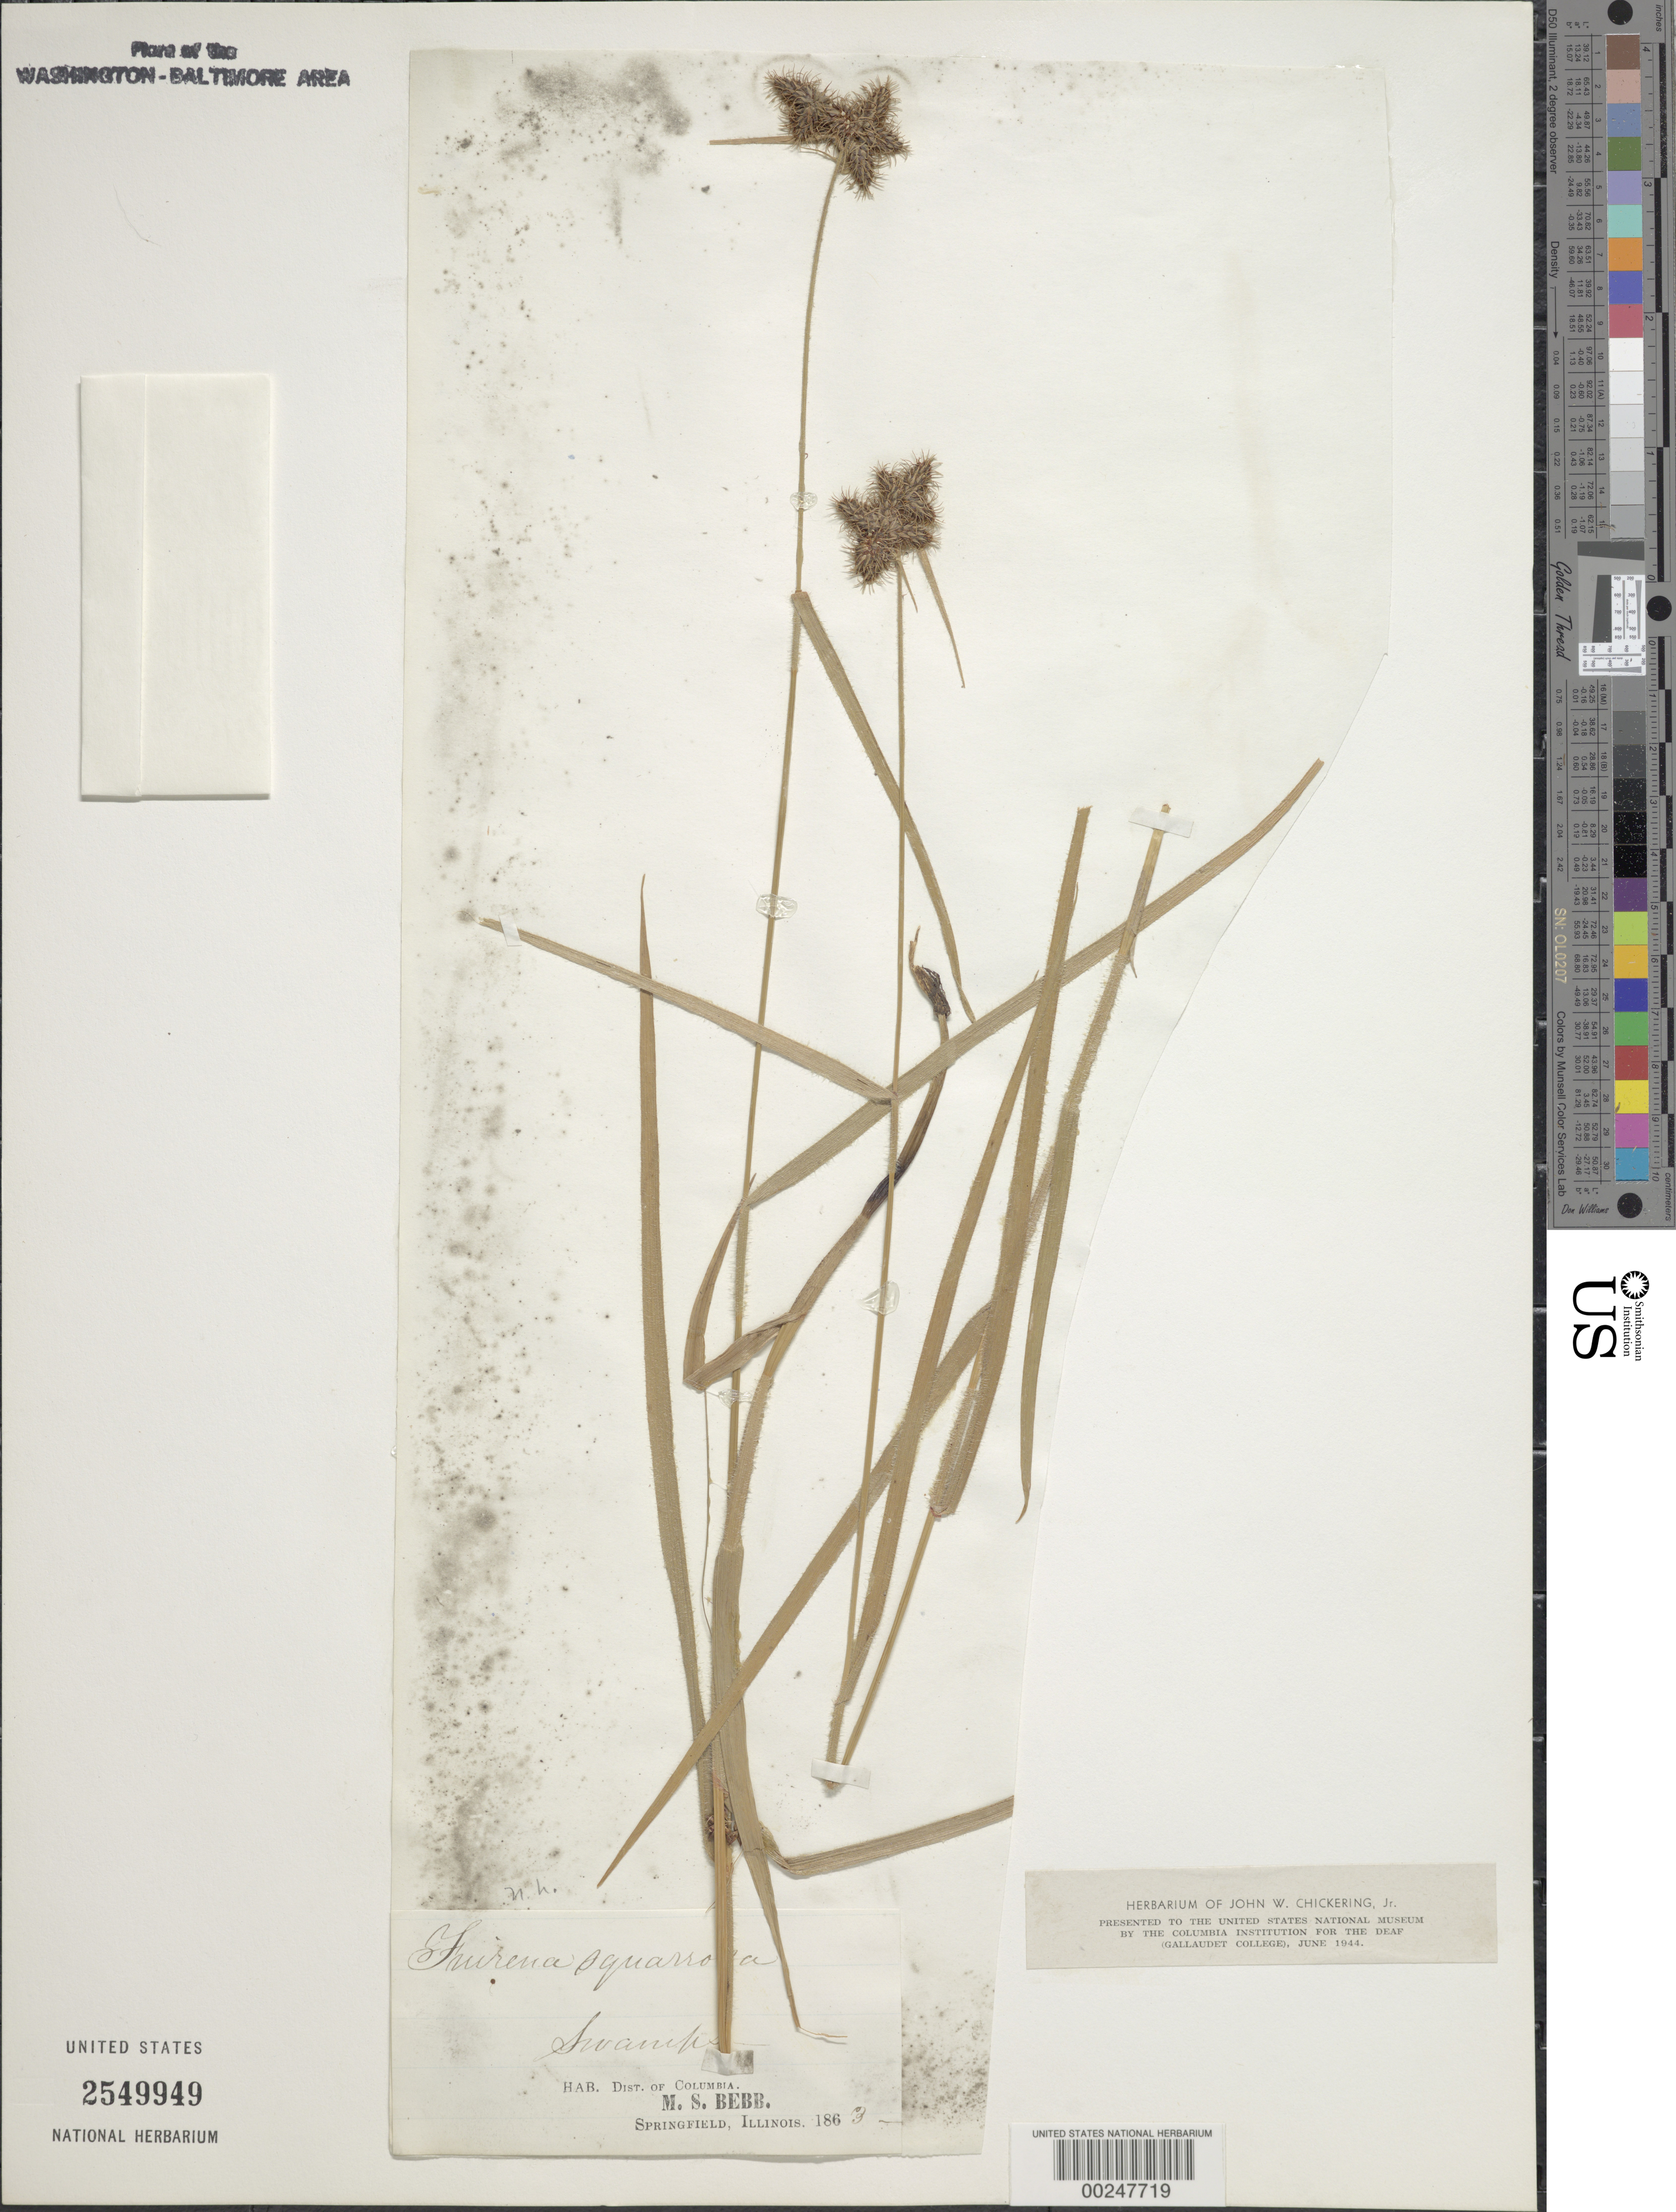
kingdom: Plantae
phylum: Tracheophyta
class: Liliopsida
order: Poales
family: Cyperaceae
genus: Fuirena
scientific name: Fuirena squarrosa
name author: Michx.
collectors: M. Bebb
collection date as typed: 1863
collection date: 1863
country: United States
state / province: District of Columbia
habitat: Swamp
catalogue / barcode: US 2549949